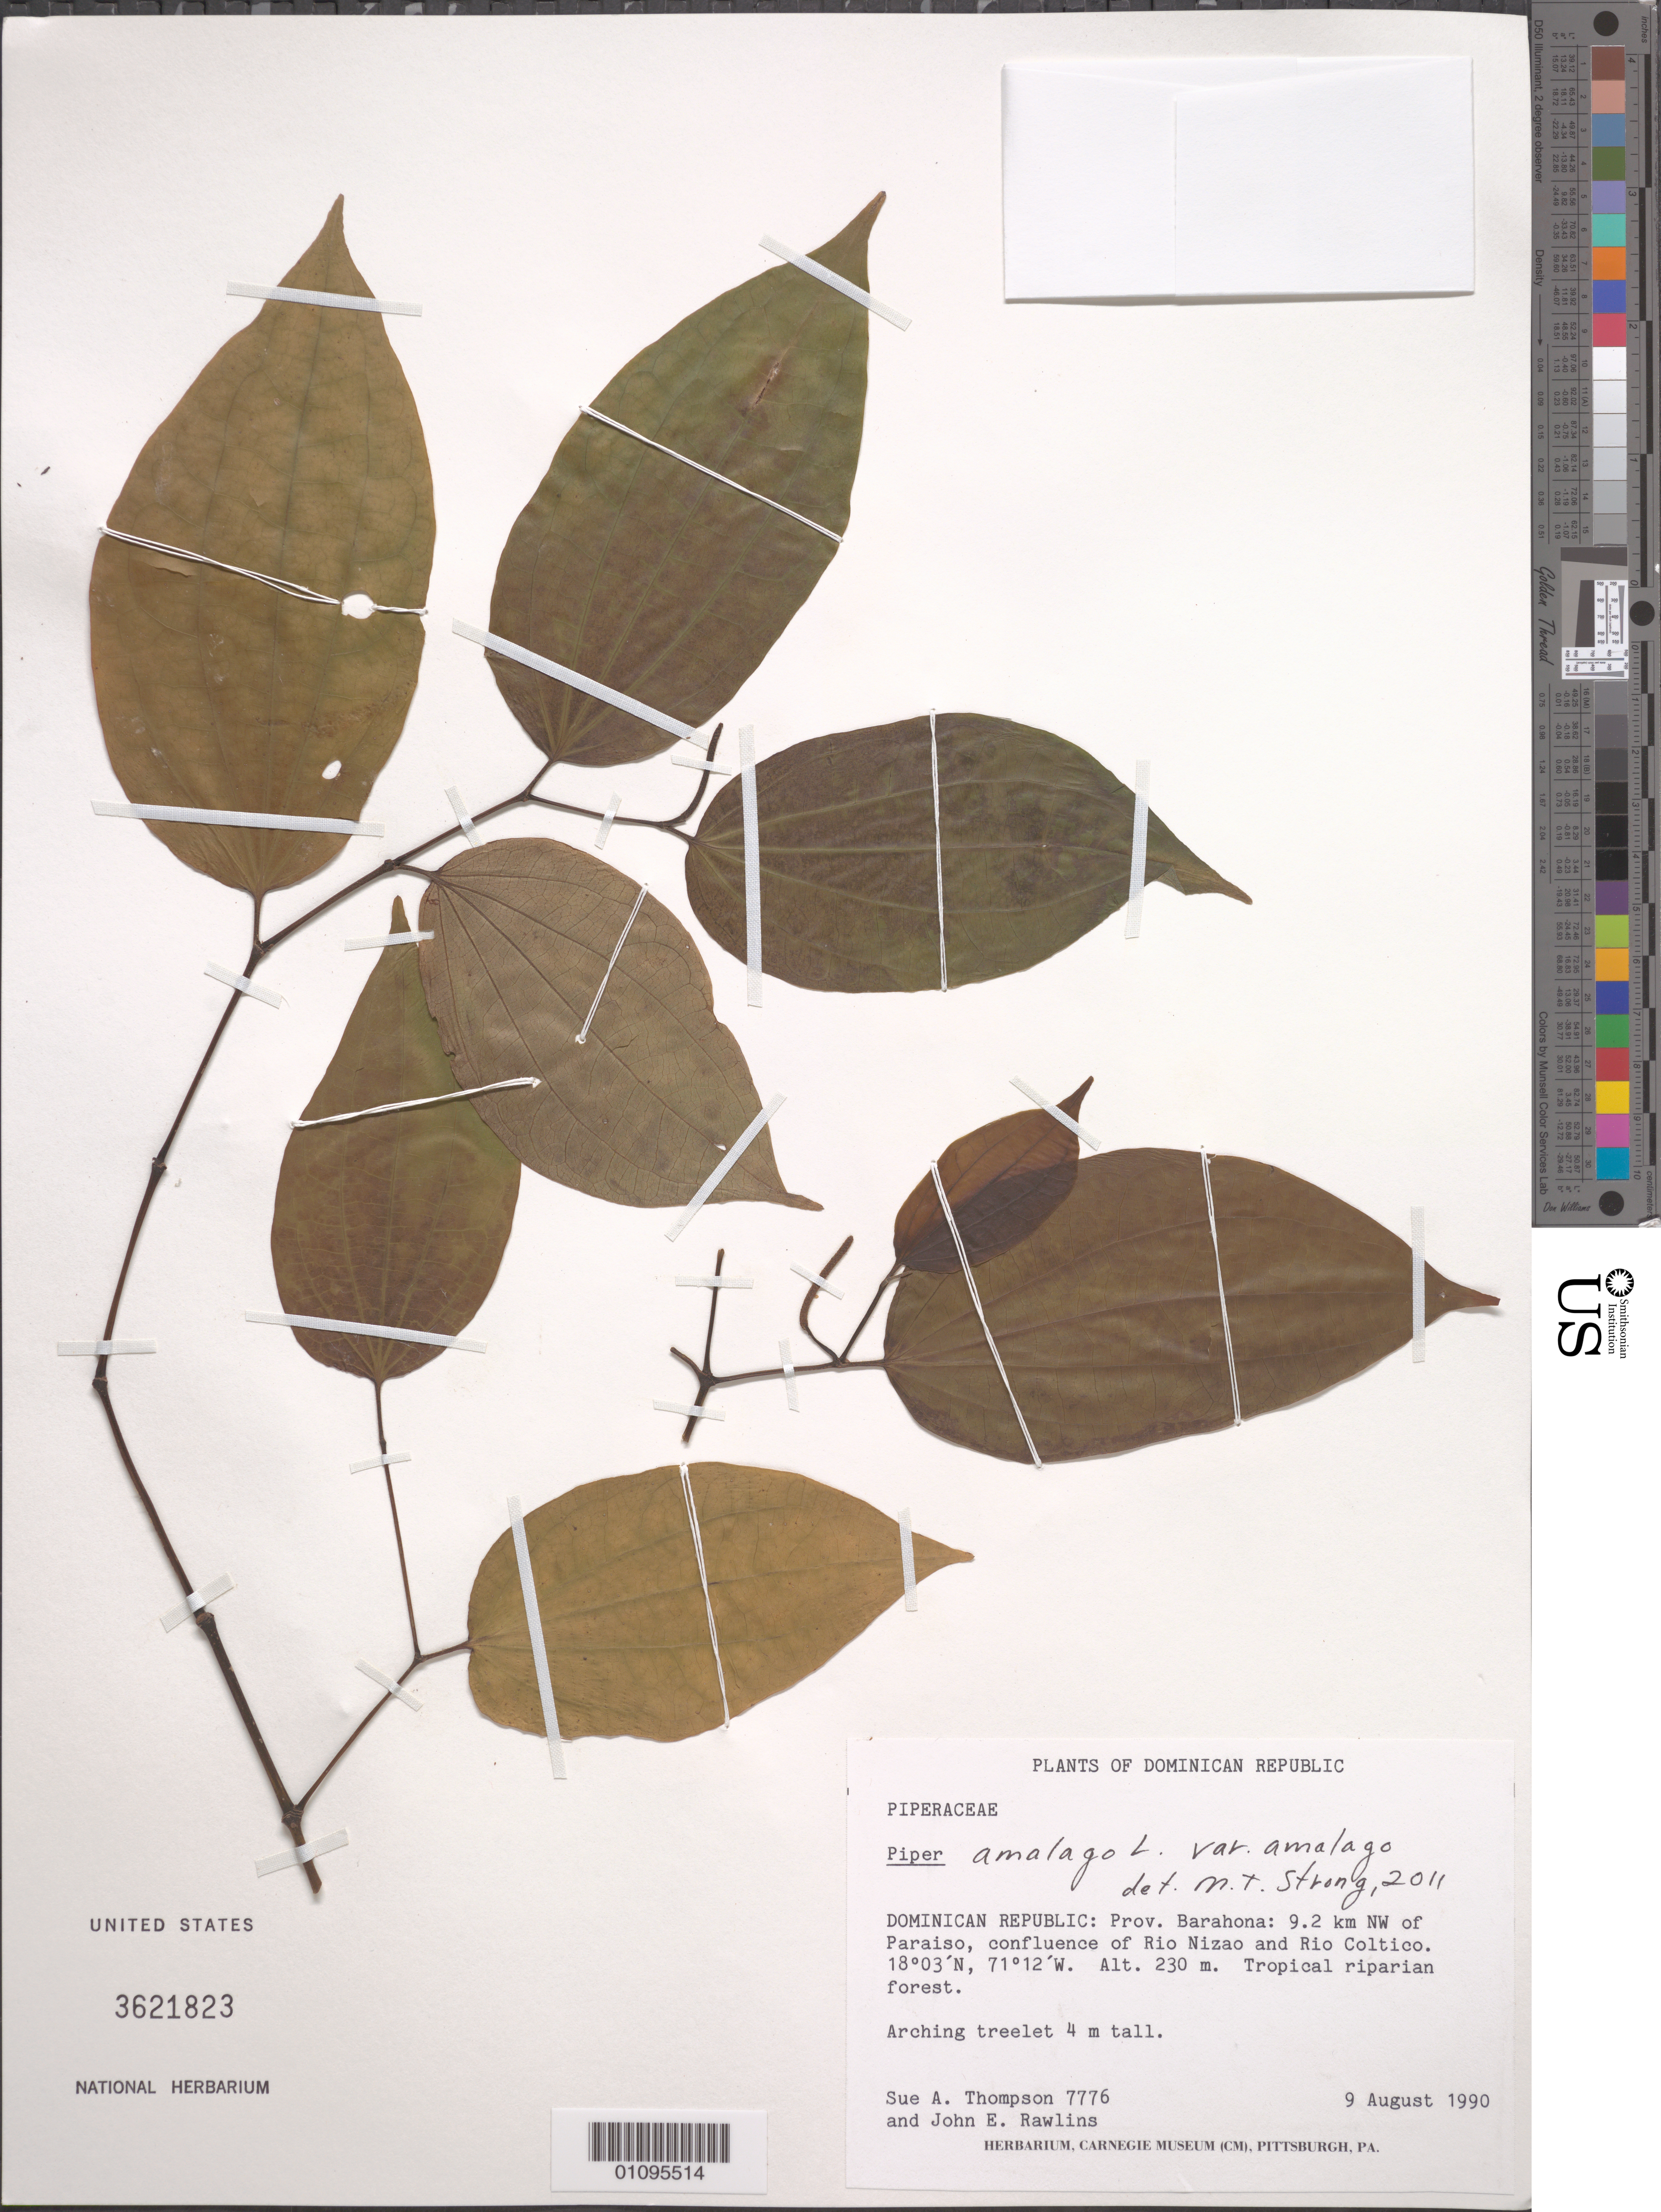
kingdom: Plantae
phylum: Tracheophyta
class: Magnoliopsida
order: Piperales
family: Piperaceae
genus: Piper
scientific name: Piper amalago var. amalago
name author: L.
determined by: Strong, M. T., (US), Smithsonian Institution - National Museum of Natural History (UNITED STATES)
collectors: S. A. Thompson & J. Rawlins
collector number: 7776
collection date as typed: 09 Aug 1990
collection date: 1990-08-09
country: Dominican Republic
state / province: Barahona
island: Hispaniola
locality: Paraiso, 9.2 km NW of; confluence of Rio Nizao and Rio Coltico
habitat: Tropical riparian forest; growing on rotten log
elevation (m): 230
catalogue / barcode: US 3621823